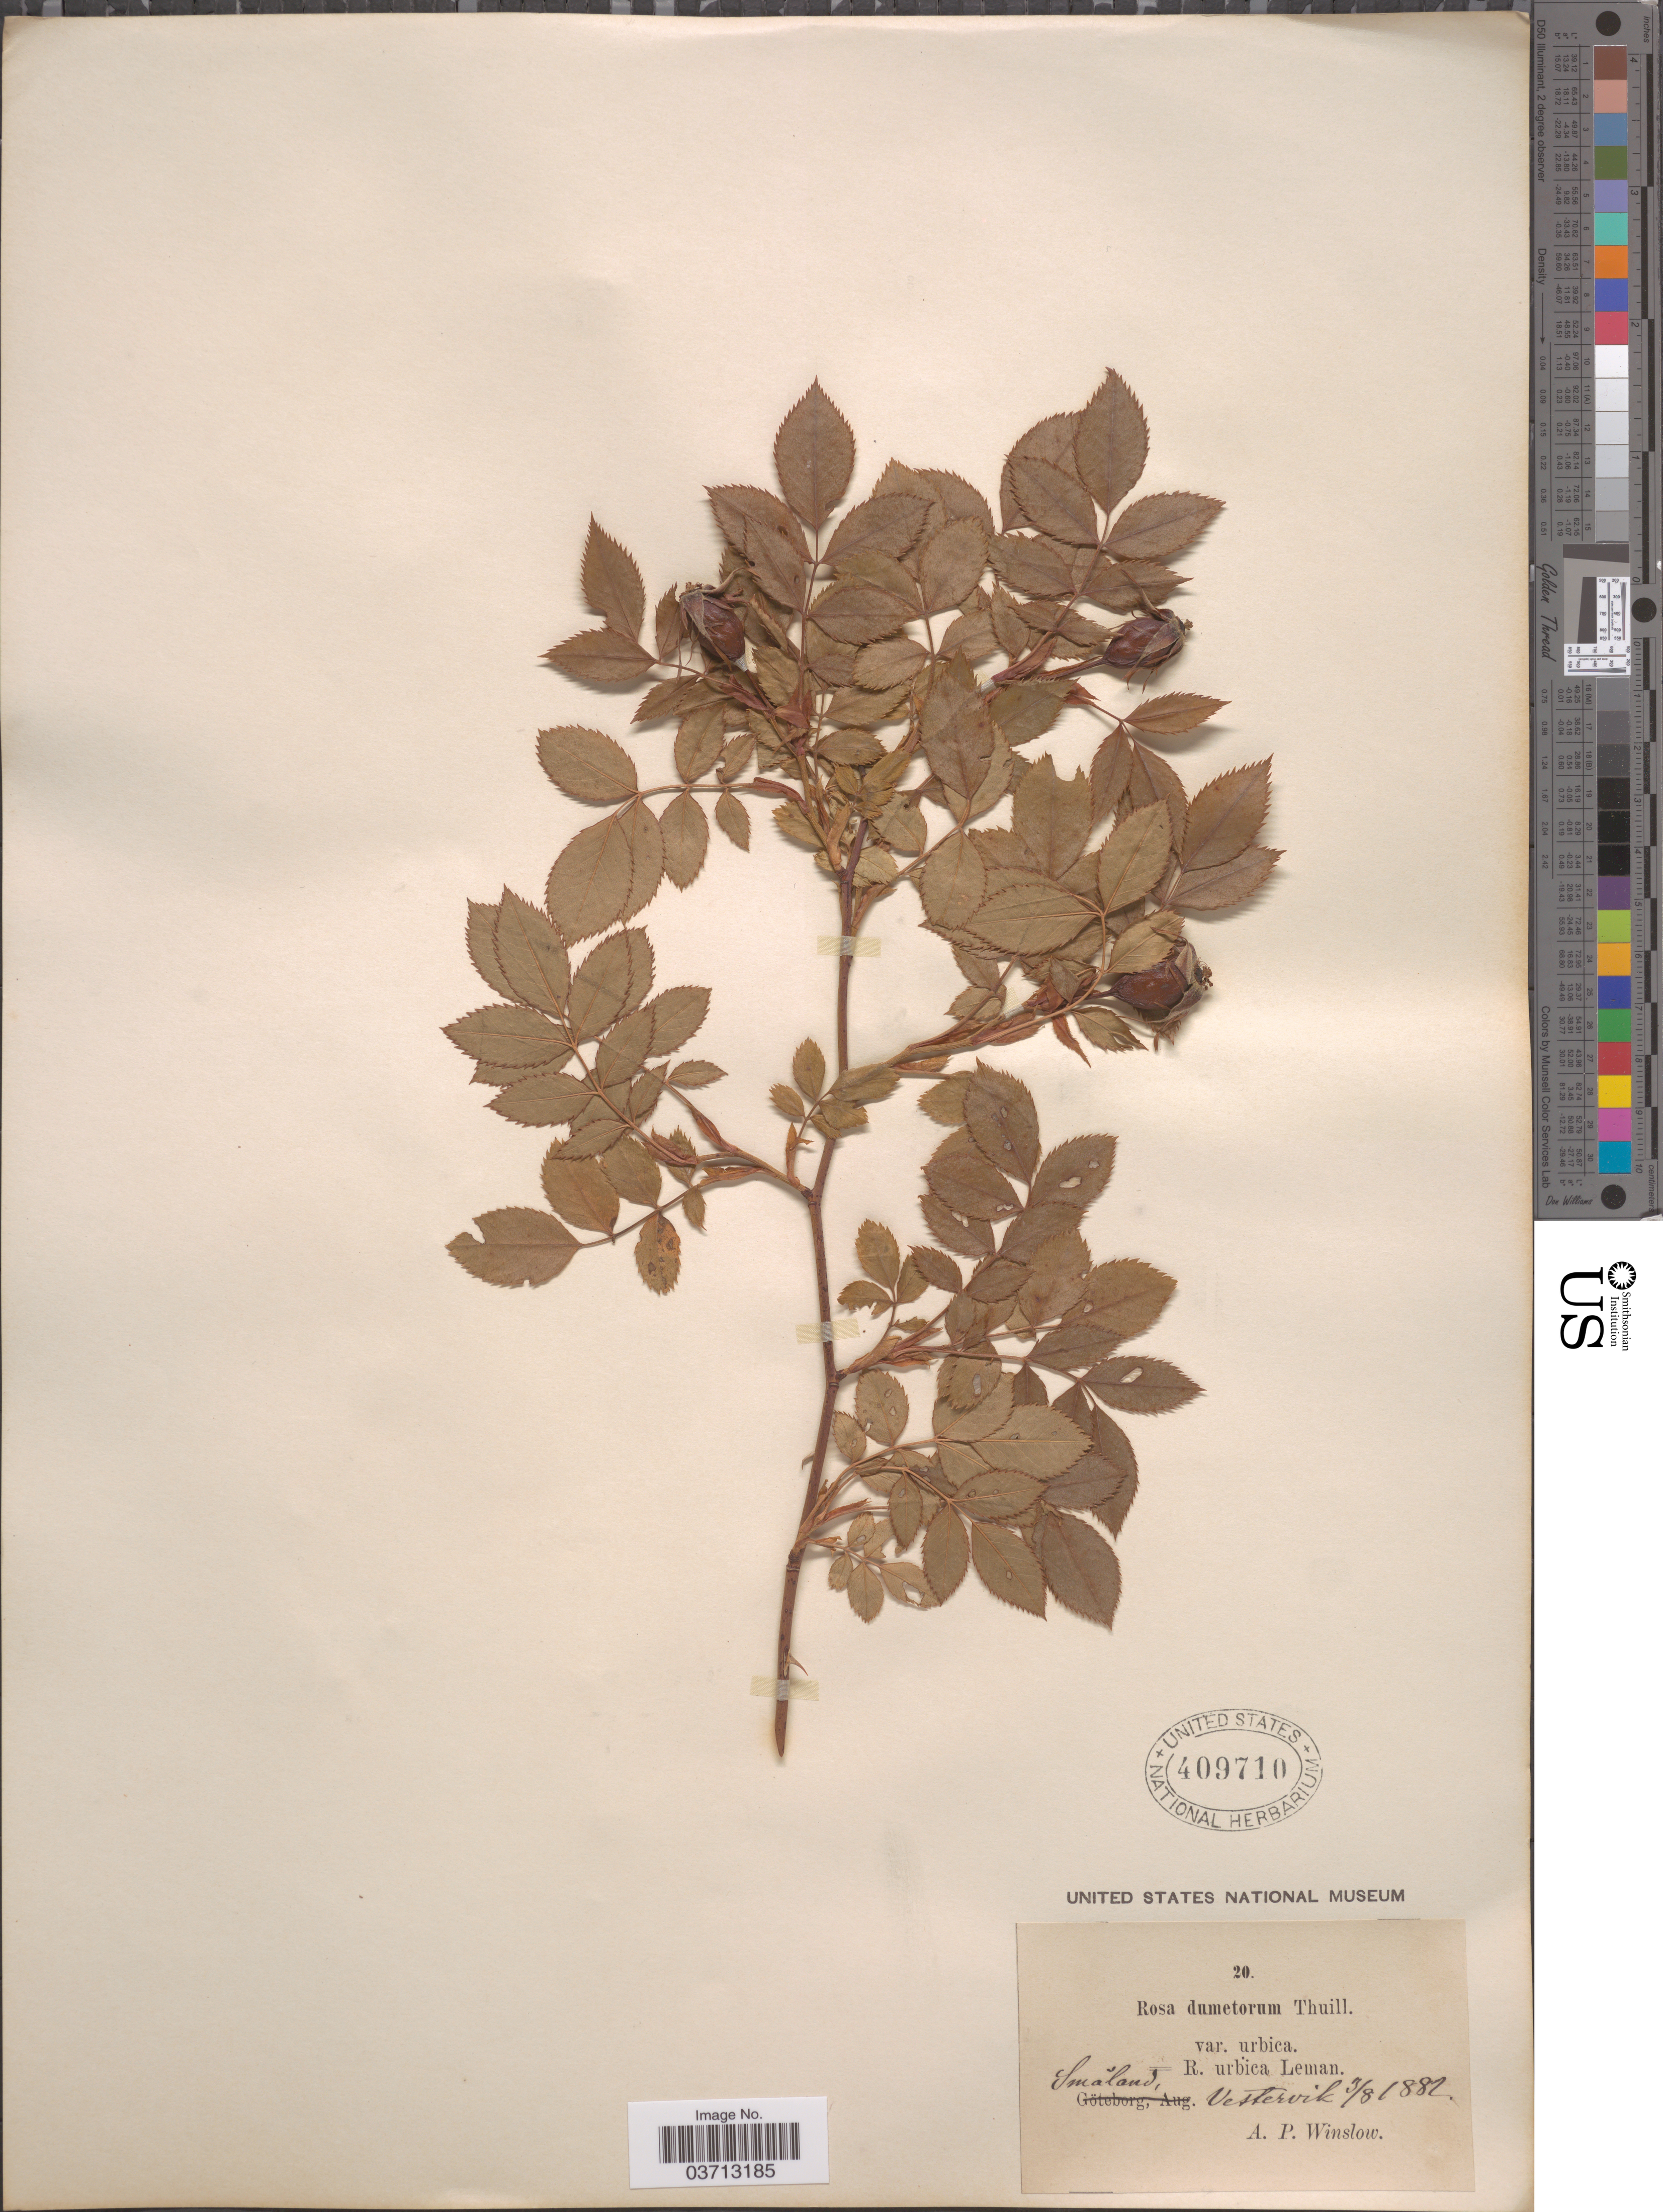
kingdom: Plantae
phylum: Tracheophyta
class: Magnoliopsida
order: Rosales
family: Rosaceae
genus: Rosa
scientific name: Rosa dumetorum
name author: Lange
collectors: A. Winslow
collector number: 20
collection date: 1882-08-03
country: Sweden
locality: Småland, Vestervik.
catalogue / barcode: US 409710